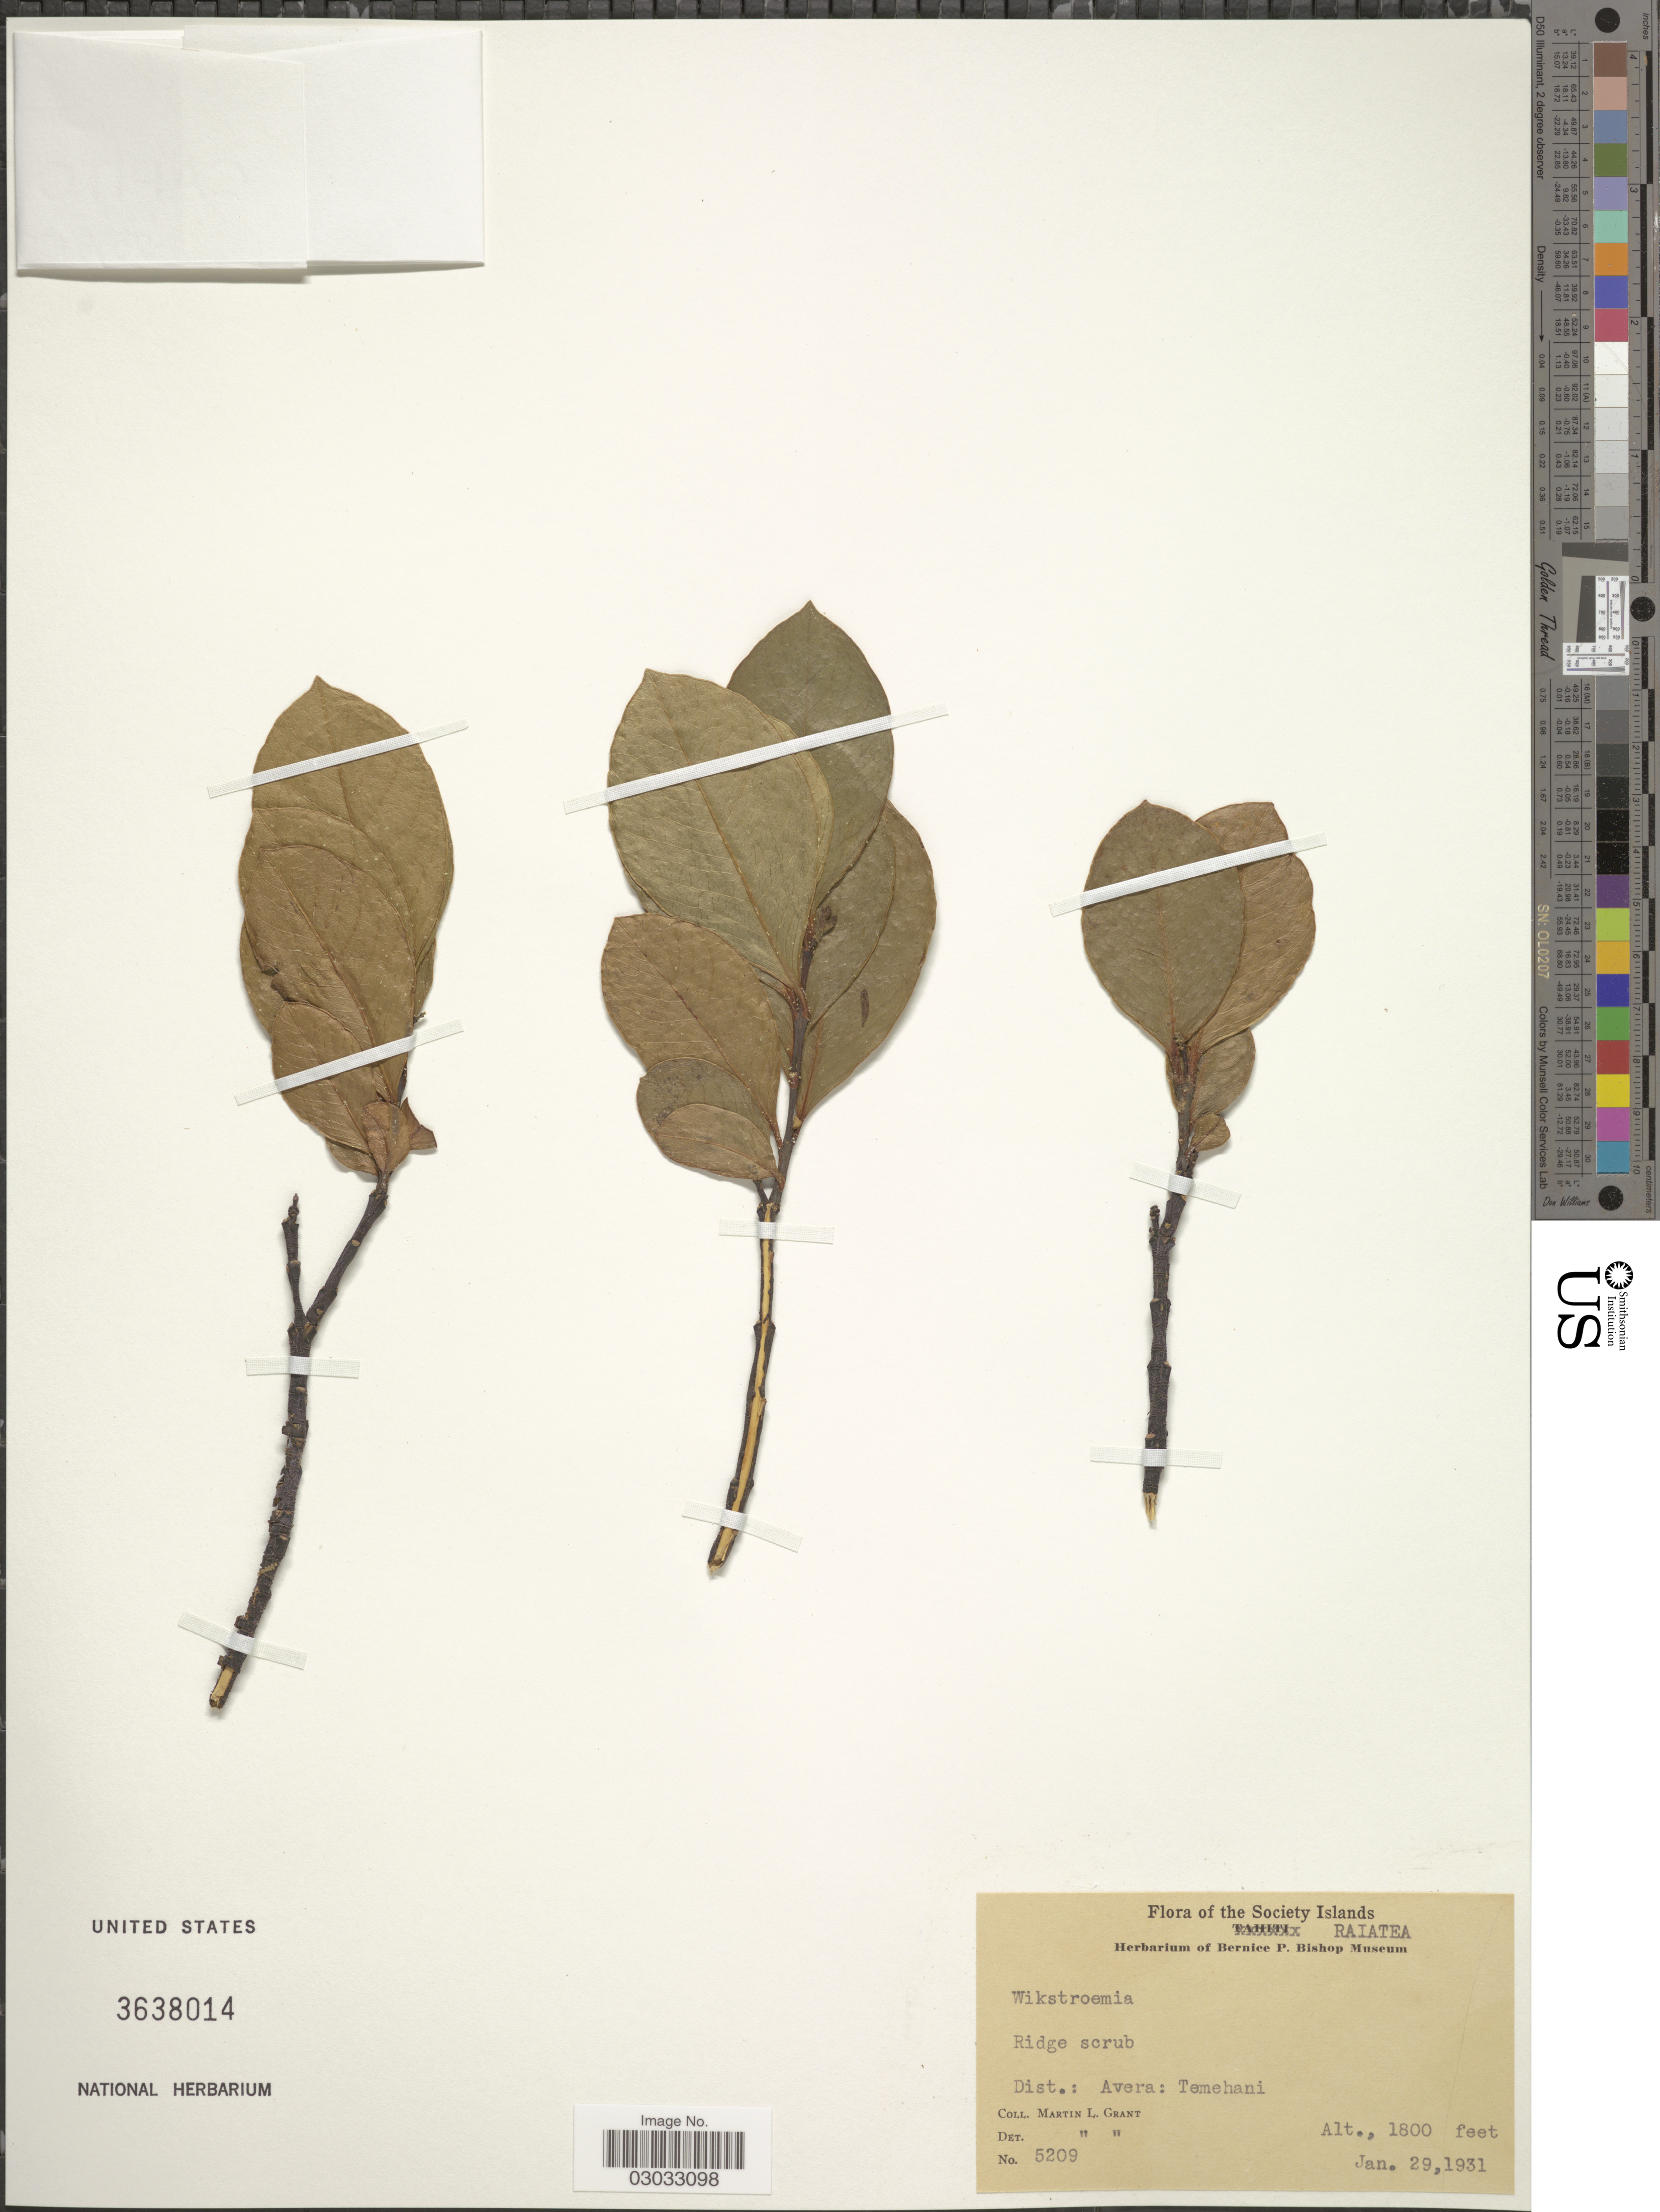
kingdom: Plantae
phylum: Tracheophyta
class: Magnoliopsida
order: Malvales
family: Thymelaeaceae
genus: Wikstroemia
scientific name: Wikstroemia sp.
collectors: M. L. Grant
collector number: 5209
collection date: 1931-01-29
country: French Polynesia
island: Raiatea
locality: Society Islands, Raiatea, Dist.: Avera: Temehani.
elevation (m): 549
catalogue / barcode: US 3638014